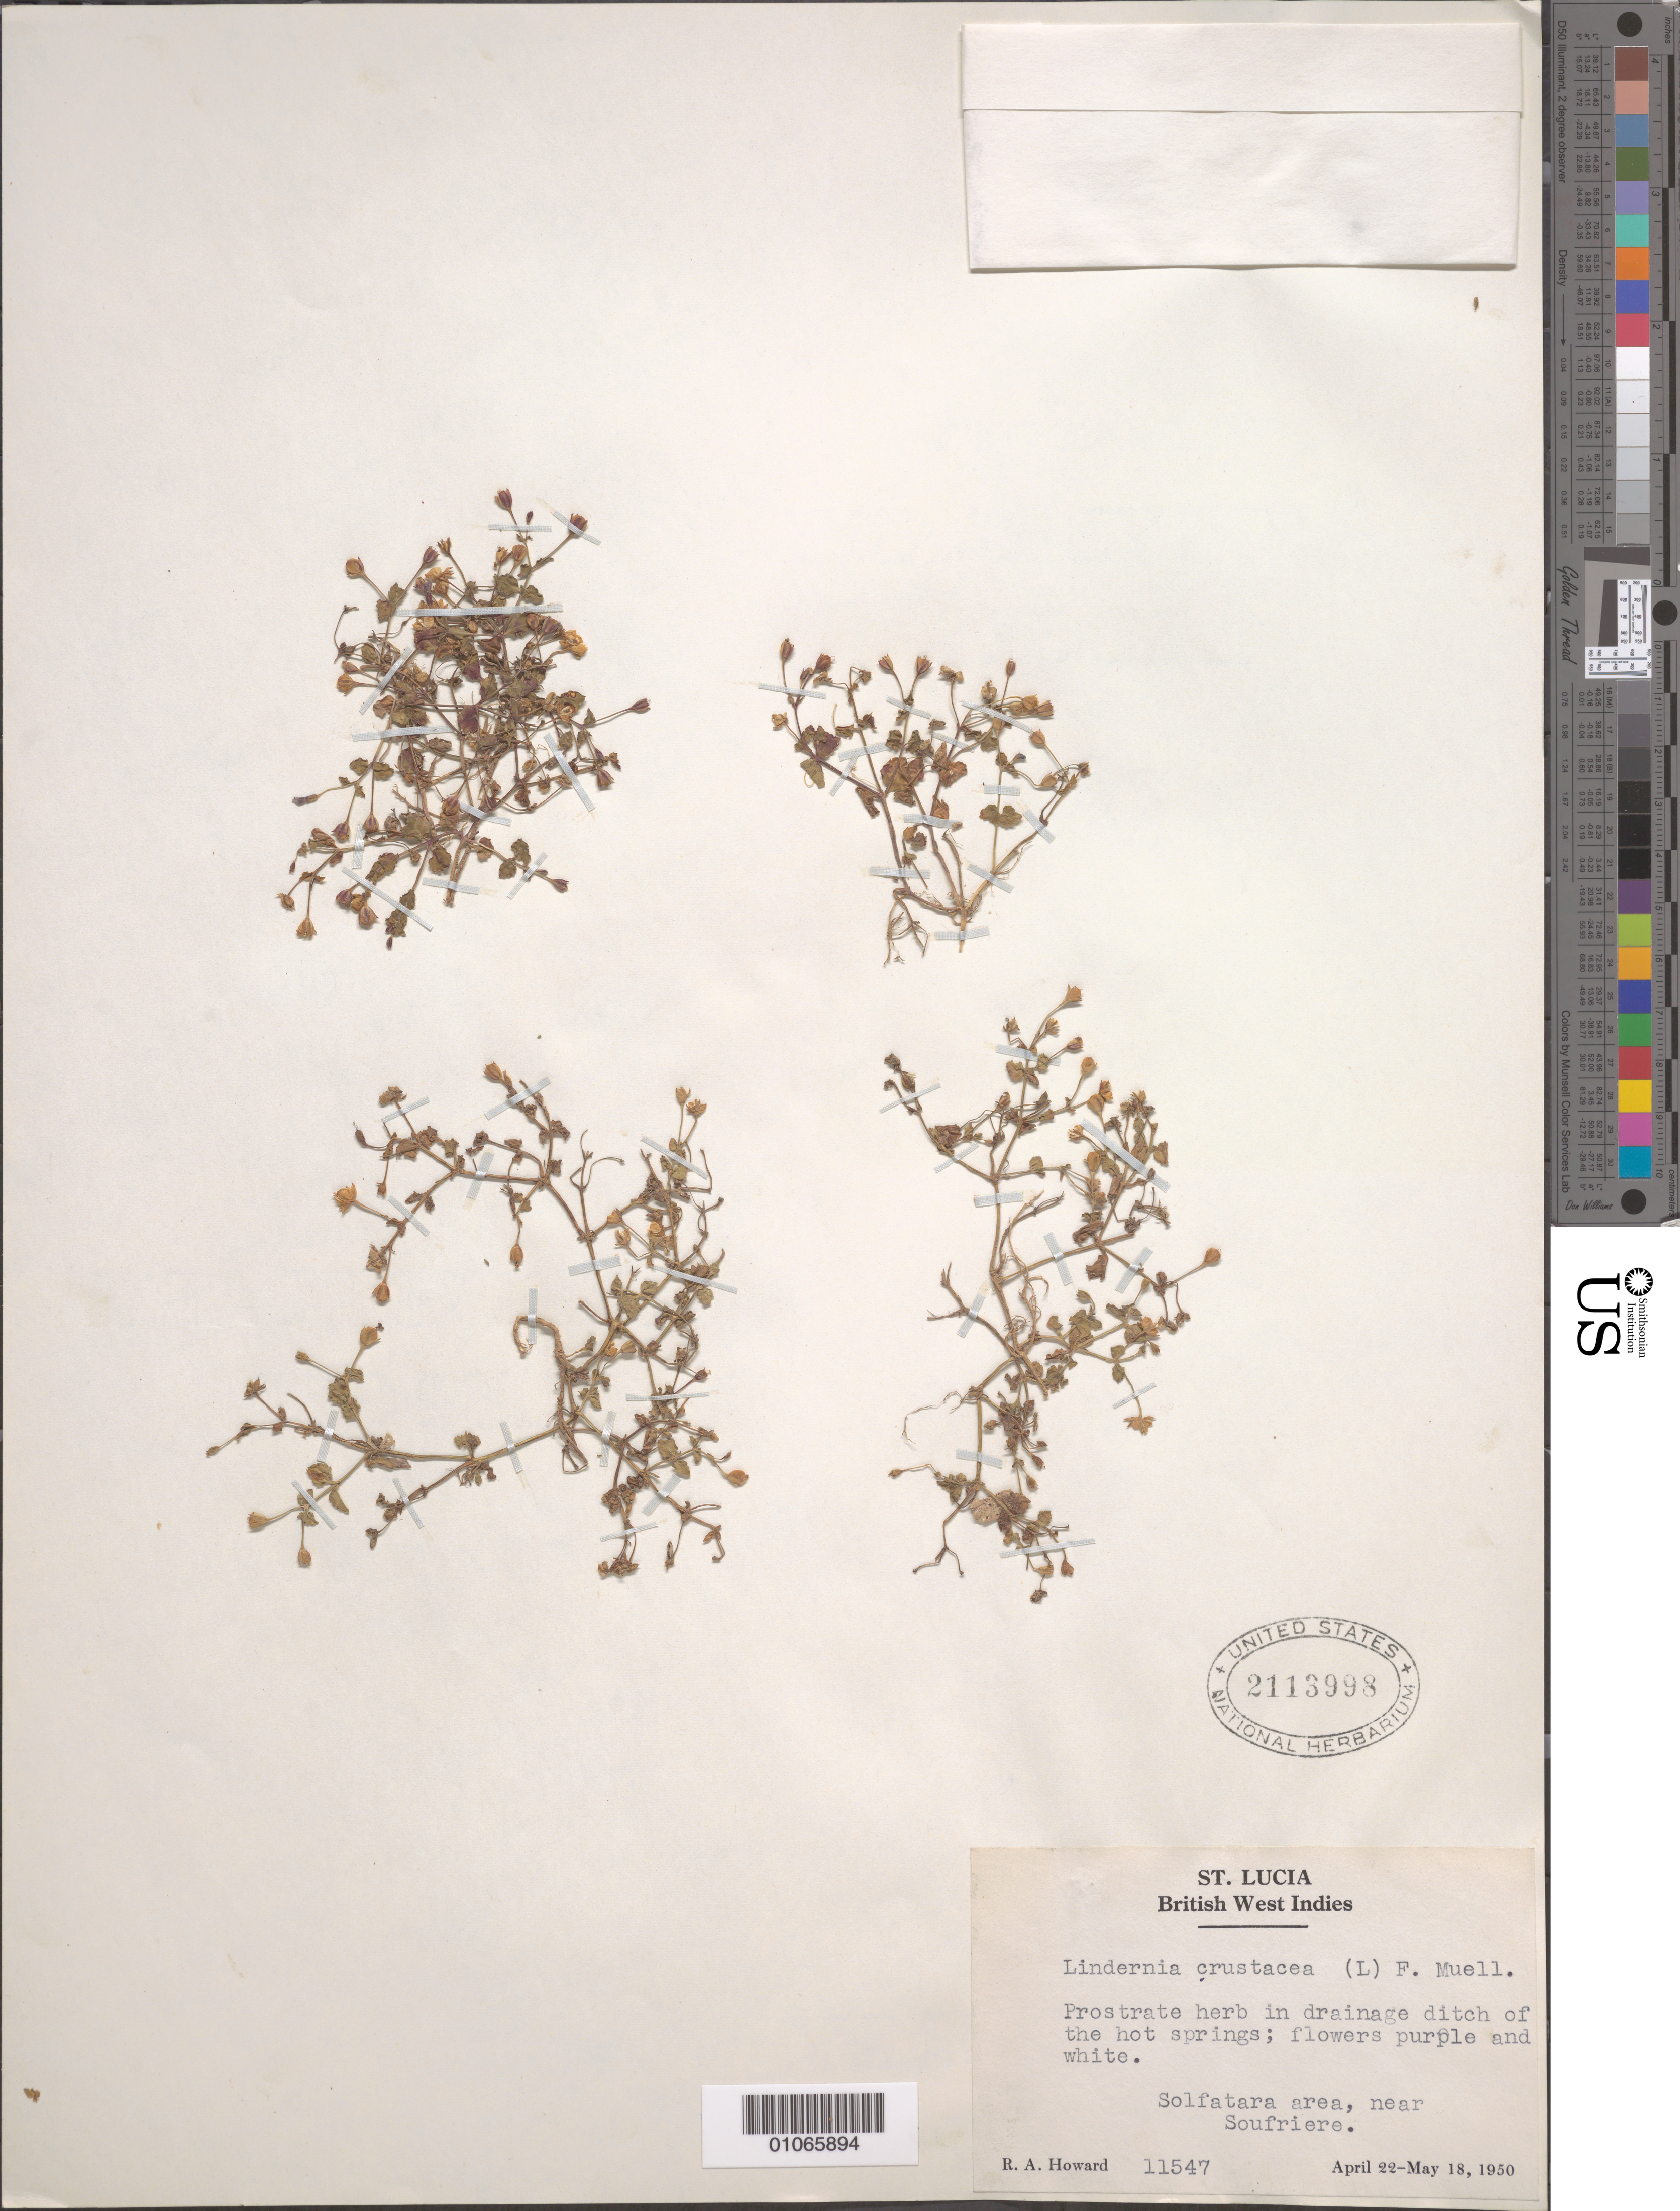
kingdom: Plantae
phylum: Tracheophyta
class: Magnoliopsida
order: Lamiales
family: Linderniaceae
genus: Lindernia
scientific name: Lindernia crustacea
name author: (L.) F. Muell.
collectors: R. A. Howard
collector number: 11547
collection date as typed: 22 Apr 1950 to 18 May 1950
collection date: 1950-04-22/1950-05-18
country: St. Lucia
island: St. Lucia I.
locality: Solfatara area, near Soufriere. In drainage ditch of hot springs.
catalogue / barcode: US 2113998